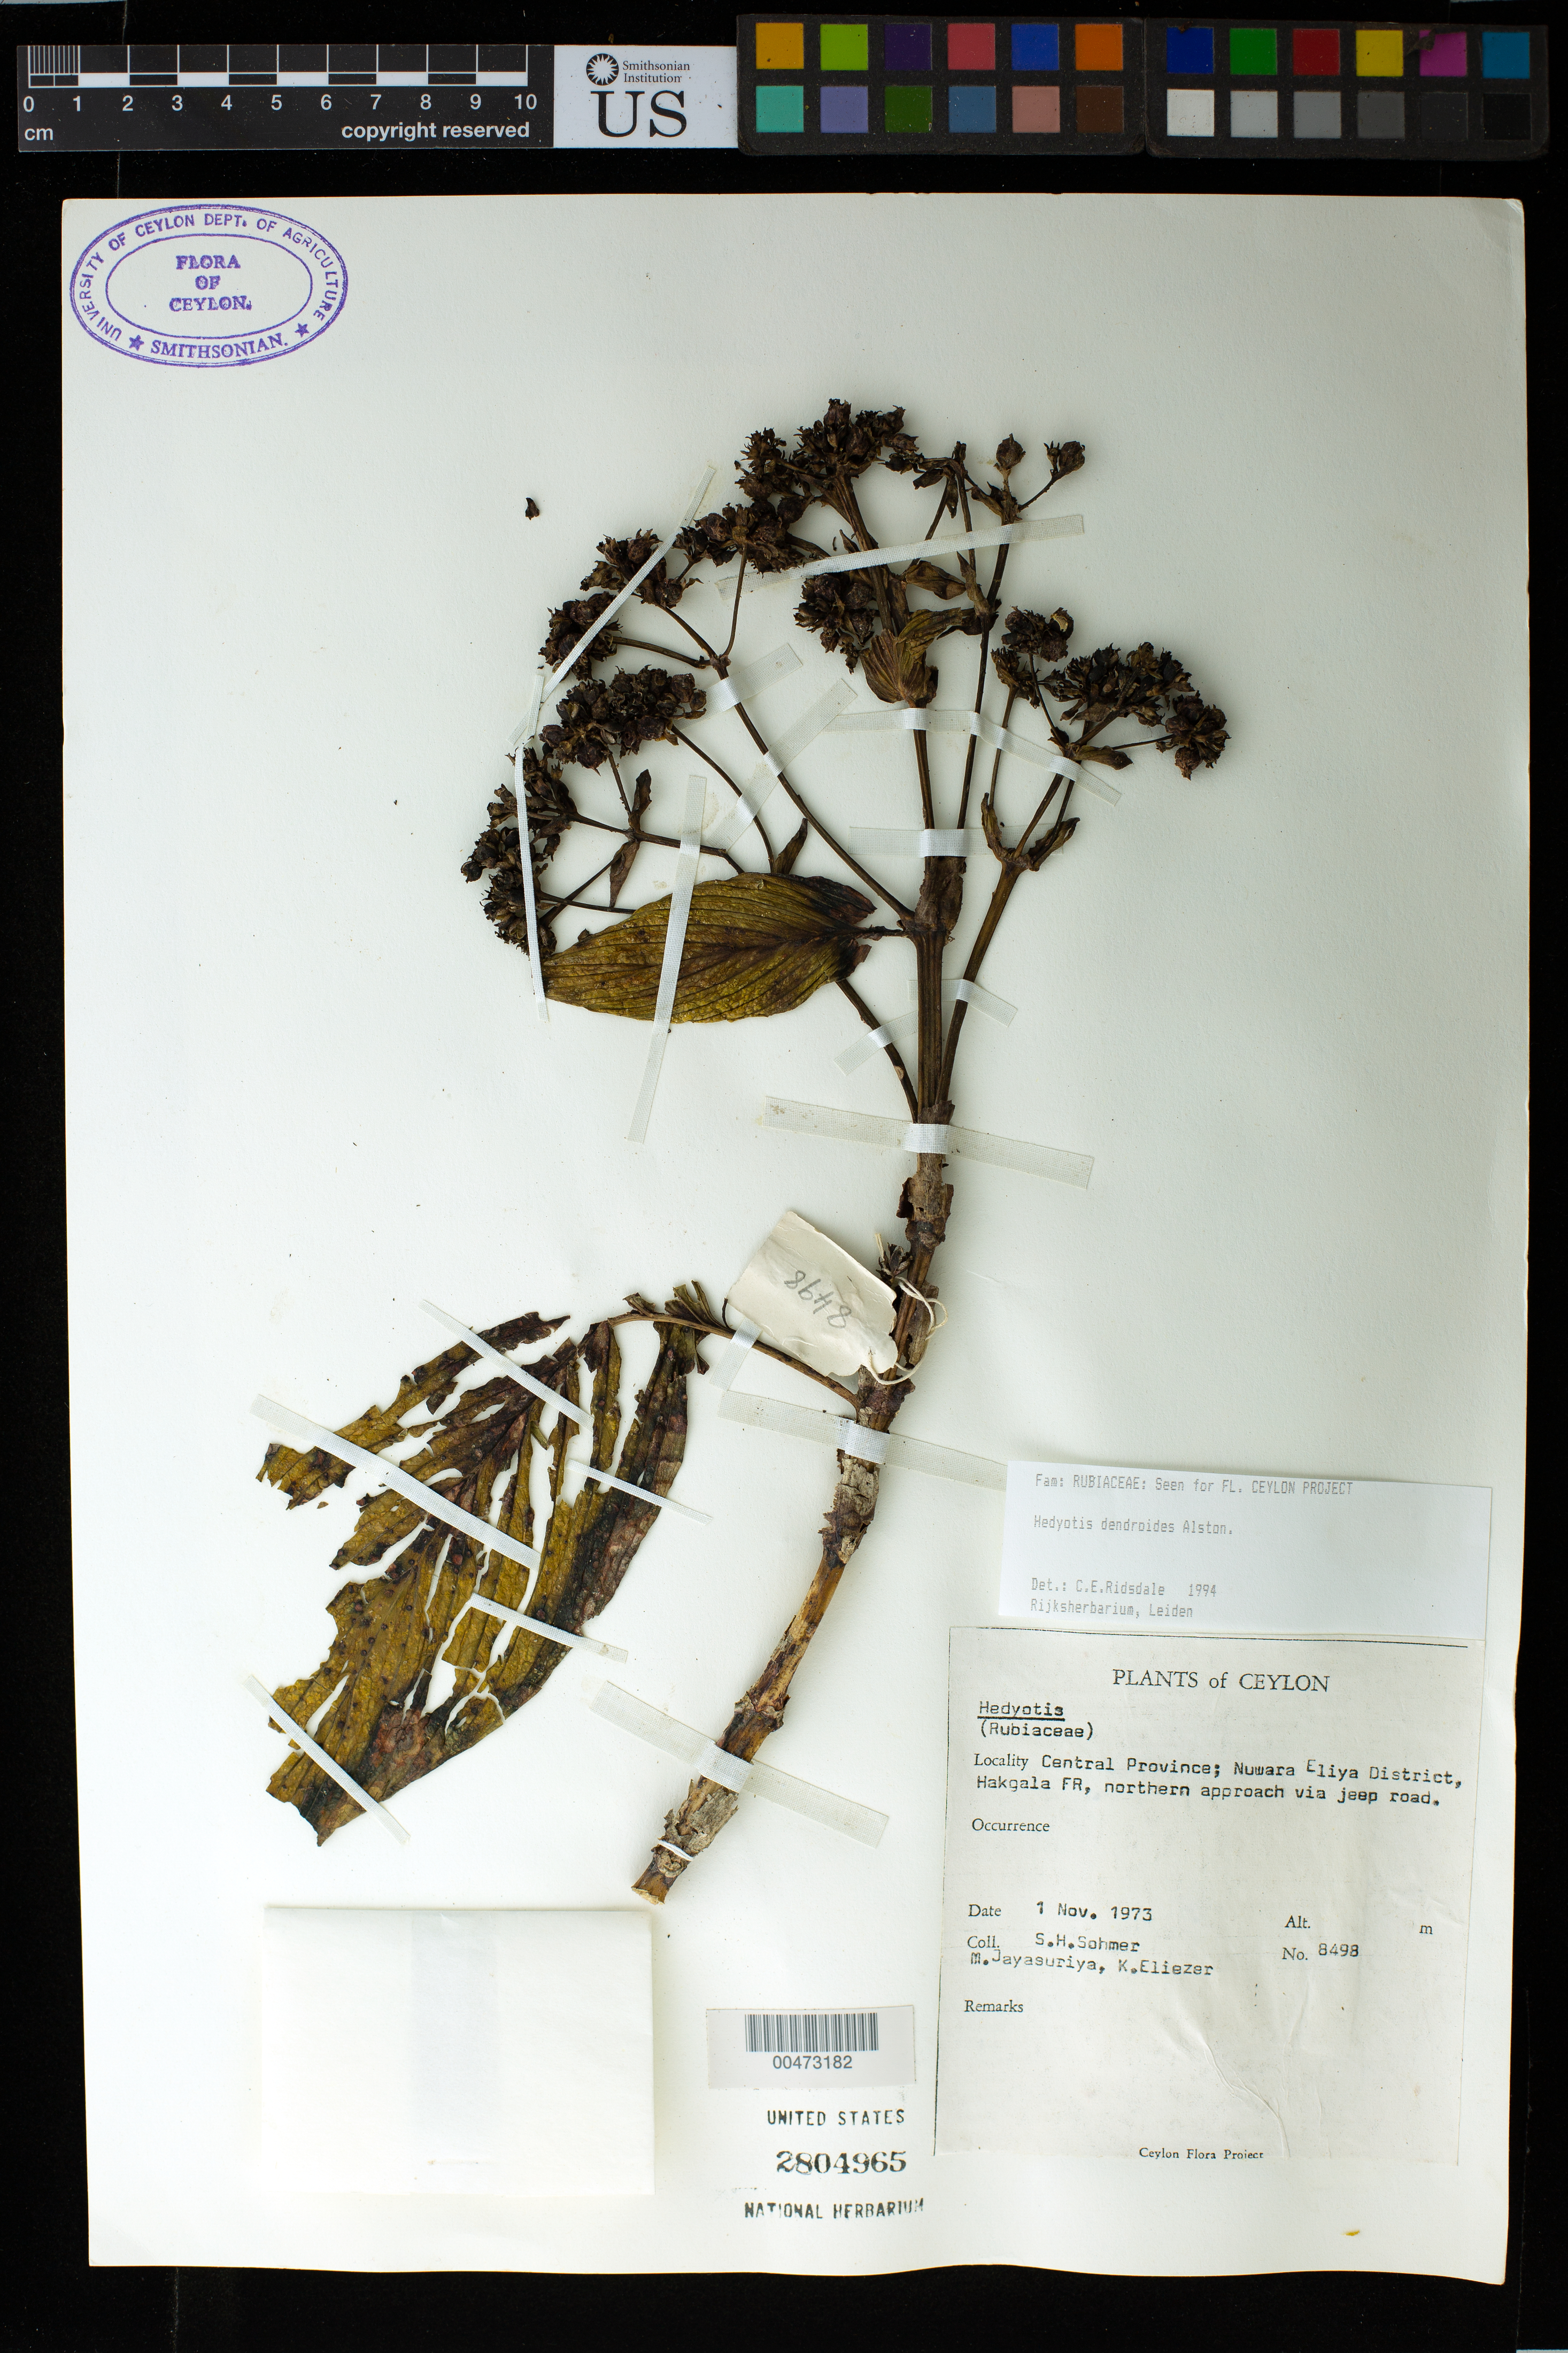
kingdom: Plantae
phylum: Tracheophyta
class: Magnoliopsida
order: Gentianales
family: Rubiaceae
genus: Hedyotis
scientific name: Hedyotis dendroides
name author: Alston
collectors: S. H. Sohmer, A. H. Jayasuriya & K. Eliezer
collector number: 8498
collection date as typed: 01 Nov 1973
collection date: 1973-11-01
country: Sri Lanka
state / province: Central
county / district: Nuwara Eliya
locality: Hakgala FR, N approach via jeep-rd.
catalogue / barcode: US 2804965